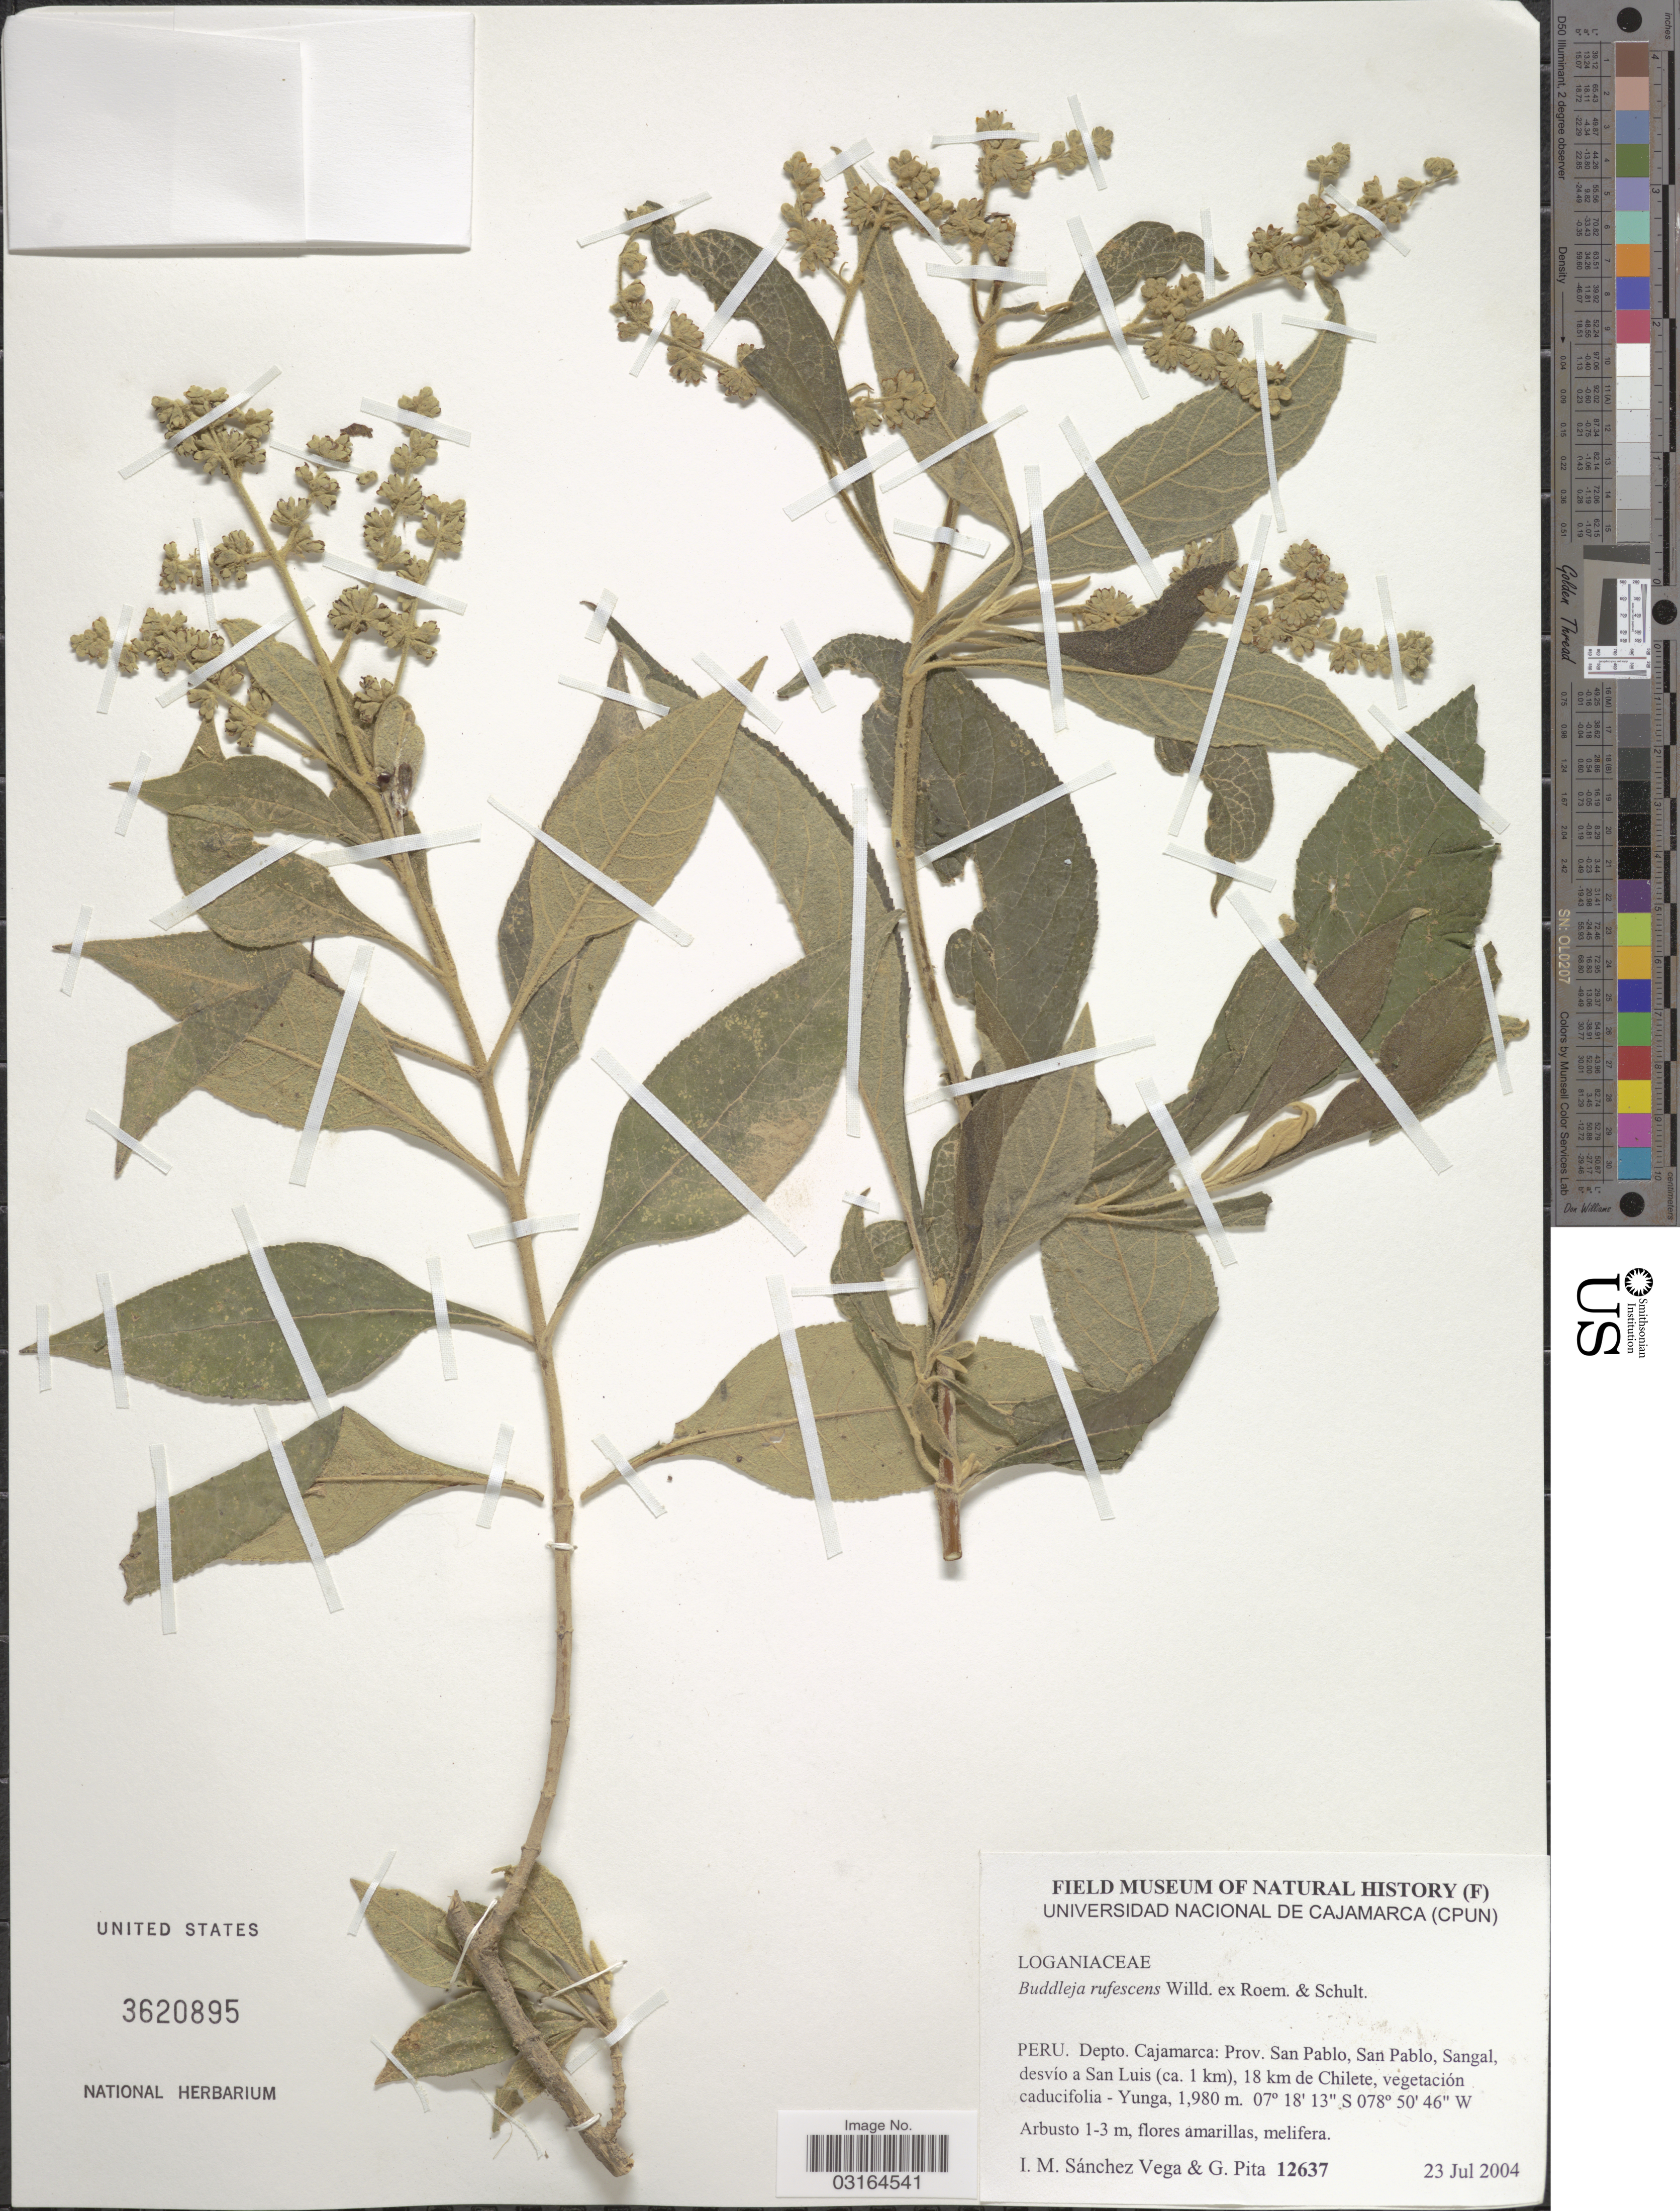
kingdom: Plantae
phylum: Tracheophyta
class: Magnoliopsida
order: Lamiales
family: Scrophulariaceae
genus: Buddleja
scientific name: Buddleja rufescens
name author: Willd.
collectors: I. M. Sánchez Vega & G. Pita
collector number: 12637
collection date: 2004-07-23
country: Peru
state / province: Cajamarca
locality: Depto. Cajamarca: Prov. San Pablo, San Pablo, Sangal desvío a San Luis (ca. 1 km), 18 km de Chilete, vegetación caducifolia - Yunga.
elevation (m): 1980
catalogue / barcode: US 3620895